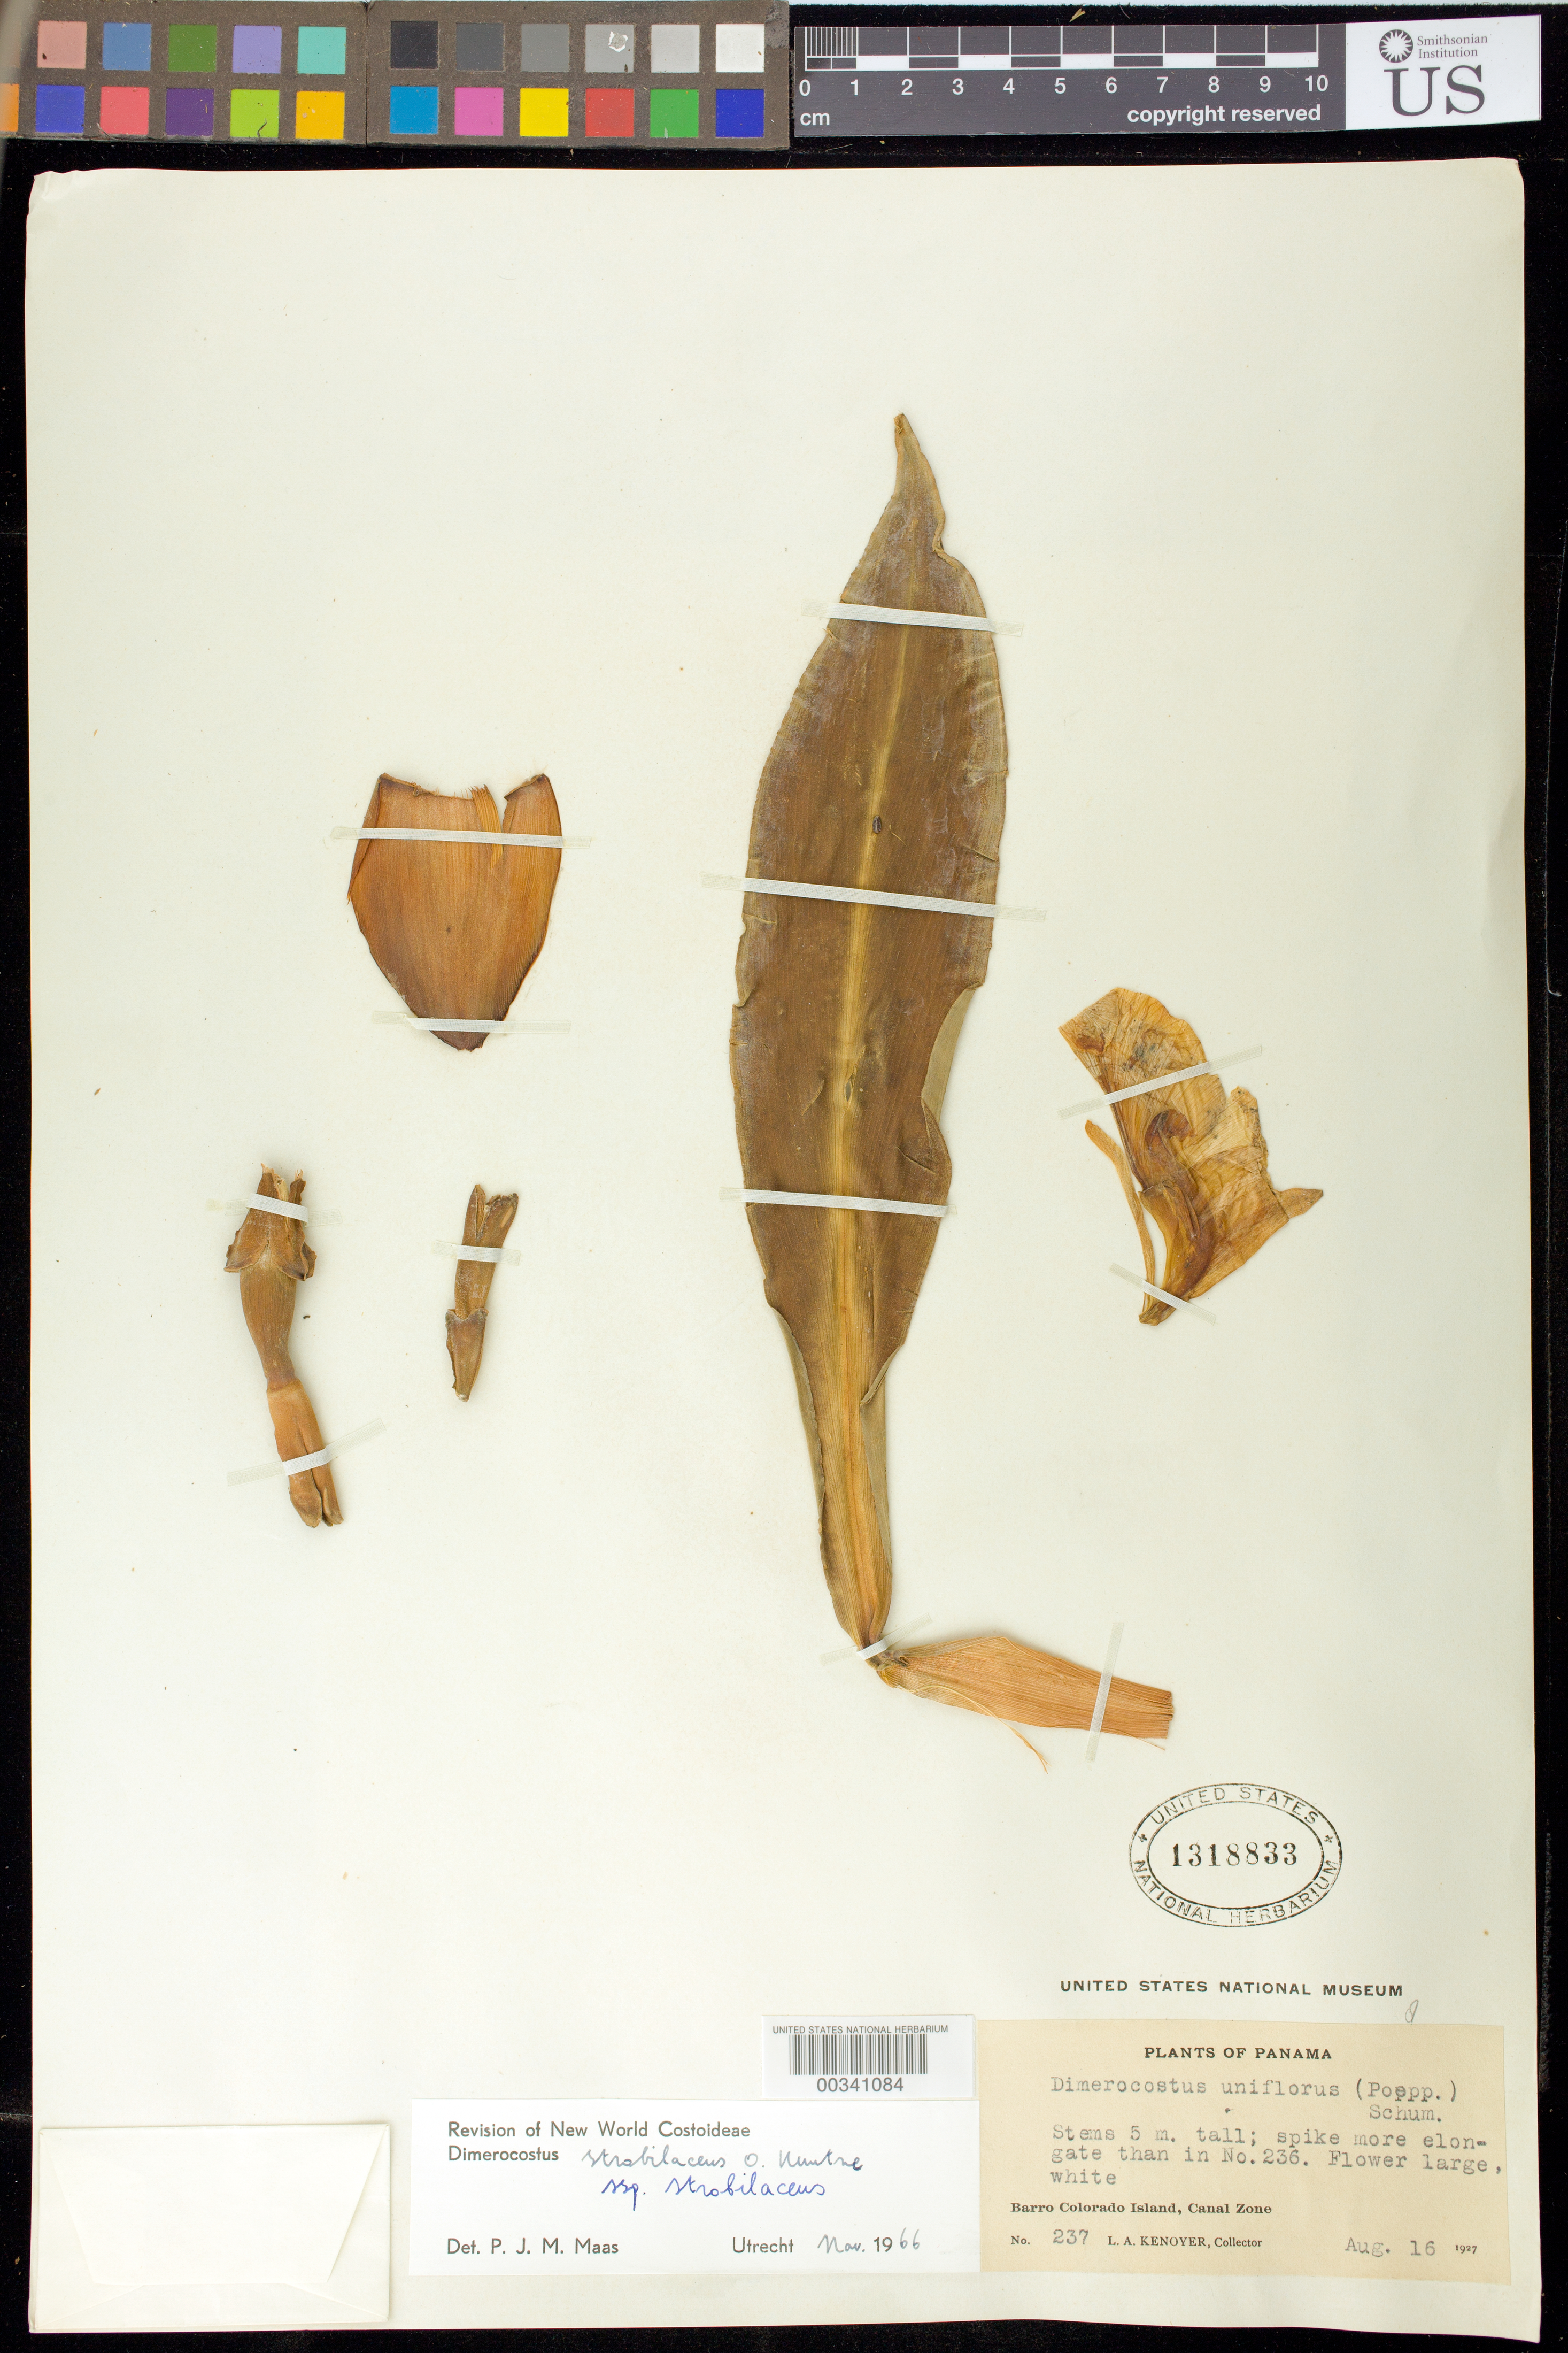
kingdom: Plantae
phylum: Tracheophyta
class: Liliopsida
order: Zingiberales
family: Costaceae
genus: Dimerocostus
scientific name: Dimerocostus strobilaceus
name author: Kuntze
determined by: Maas, Paul J. M.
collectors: L. A. Kenoyer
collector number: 237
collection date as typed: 16 Aug 1927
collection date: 1927-08-16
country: Panama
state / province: Panamá Oeste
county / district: Canal Zone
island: Barro Colorado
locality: Barro Colorado I.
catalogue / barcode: US 1318833